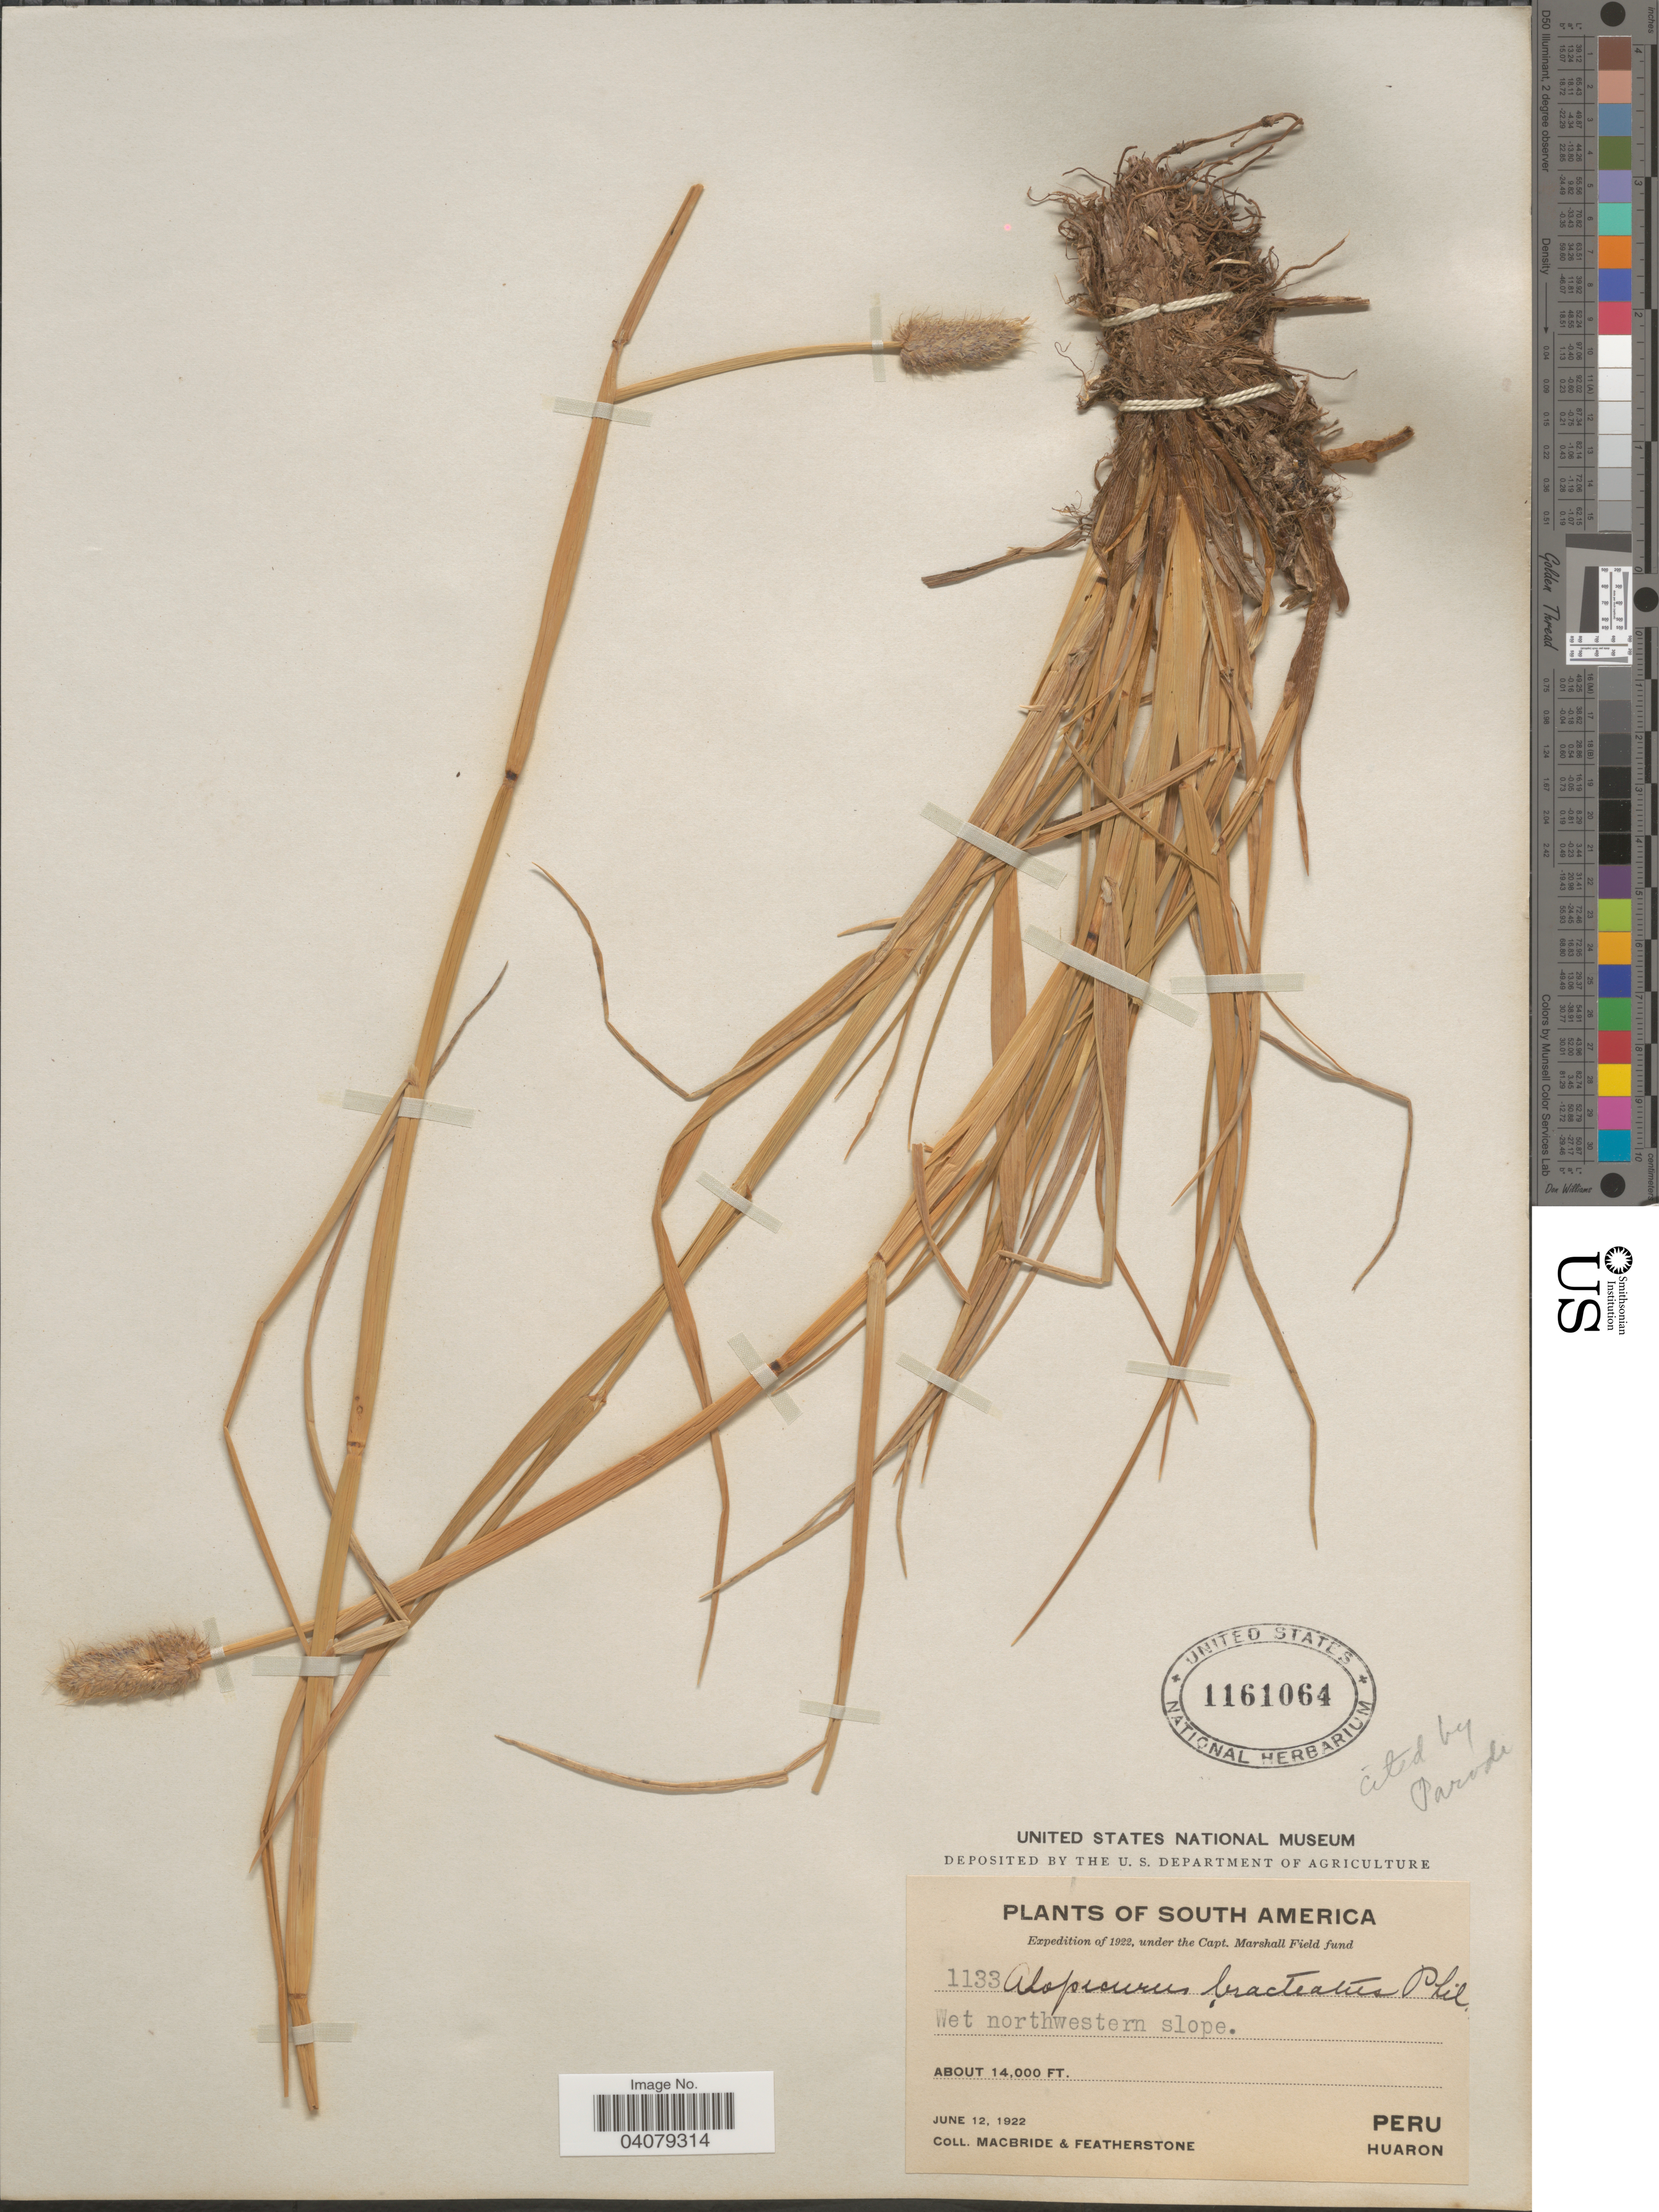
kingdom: Plantae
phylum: Tracheophyta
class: Liliopsida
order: Poales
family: Poaceae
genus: Alopecurus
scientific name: Alopecurus sp.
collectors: Macbride, -- & -. Featherstone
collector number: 1133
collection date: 1922-06-12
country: Peru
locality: Wet northwestern slope. Huaron.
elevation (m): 4267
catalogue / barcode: US 1161064